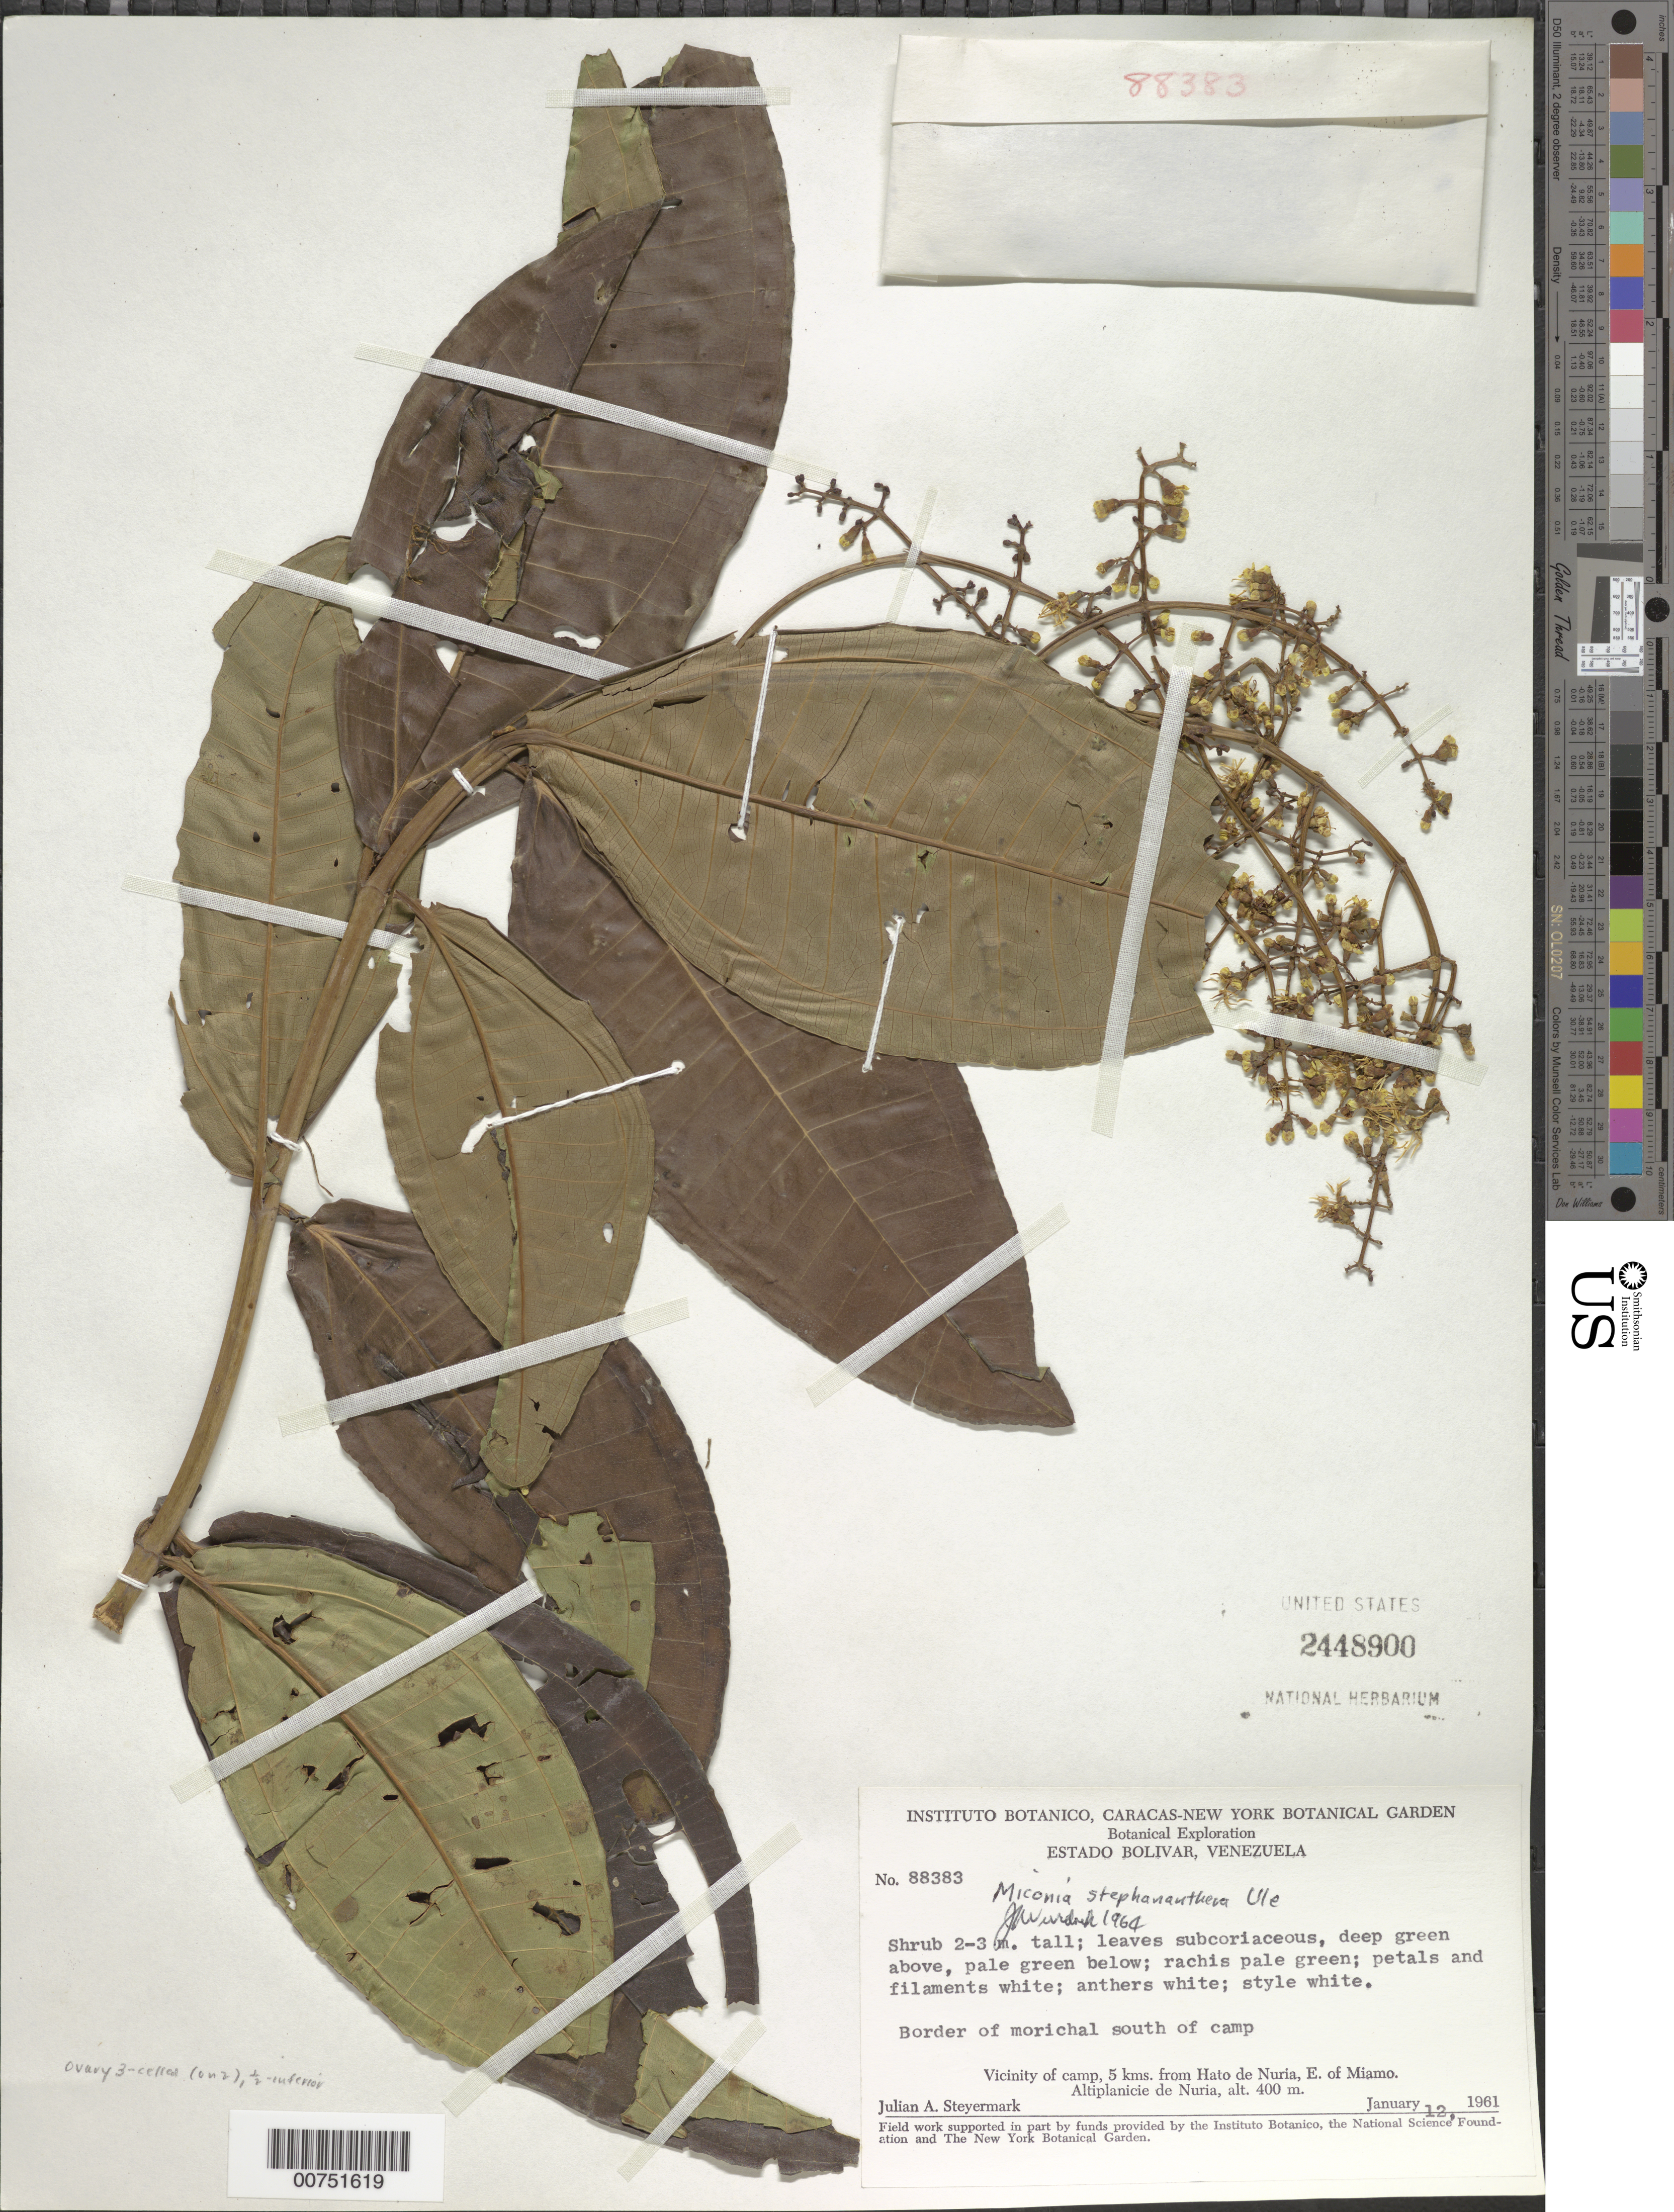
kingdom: Plantae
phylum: Tracheophyta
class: Magnoliopsida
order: Myrtales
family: Melastomataceae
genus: Miconia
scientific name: Miconia stephananthera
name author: Ule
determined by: Wurdack, John J., (US), US (UNITED STATES)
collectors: J. Steyermark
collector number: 88383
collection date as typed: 12-Jan-61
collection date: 1961-01-12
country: Venezuela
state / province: Bolívar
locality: Hato de Nuria, 5 km from; E of Miamo, Altiplanicie de Nuria, south of camp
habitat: Border of morichal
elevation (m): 400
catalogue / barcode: US 2448900